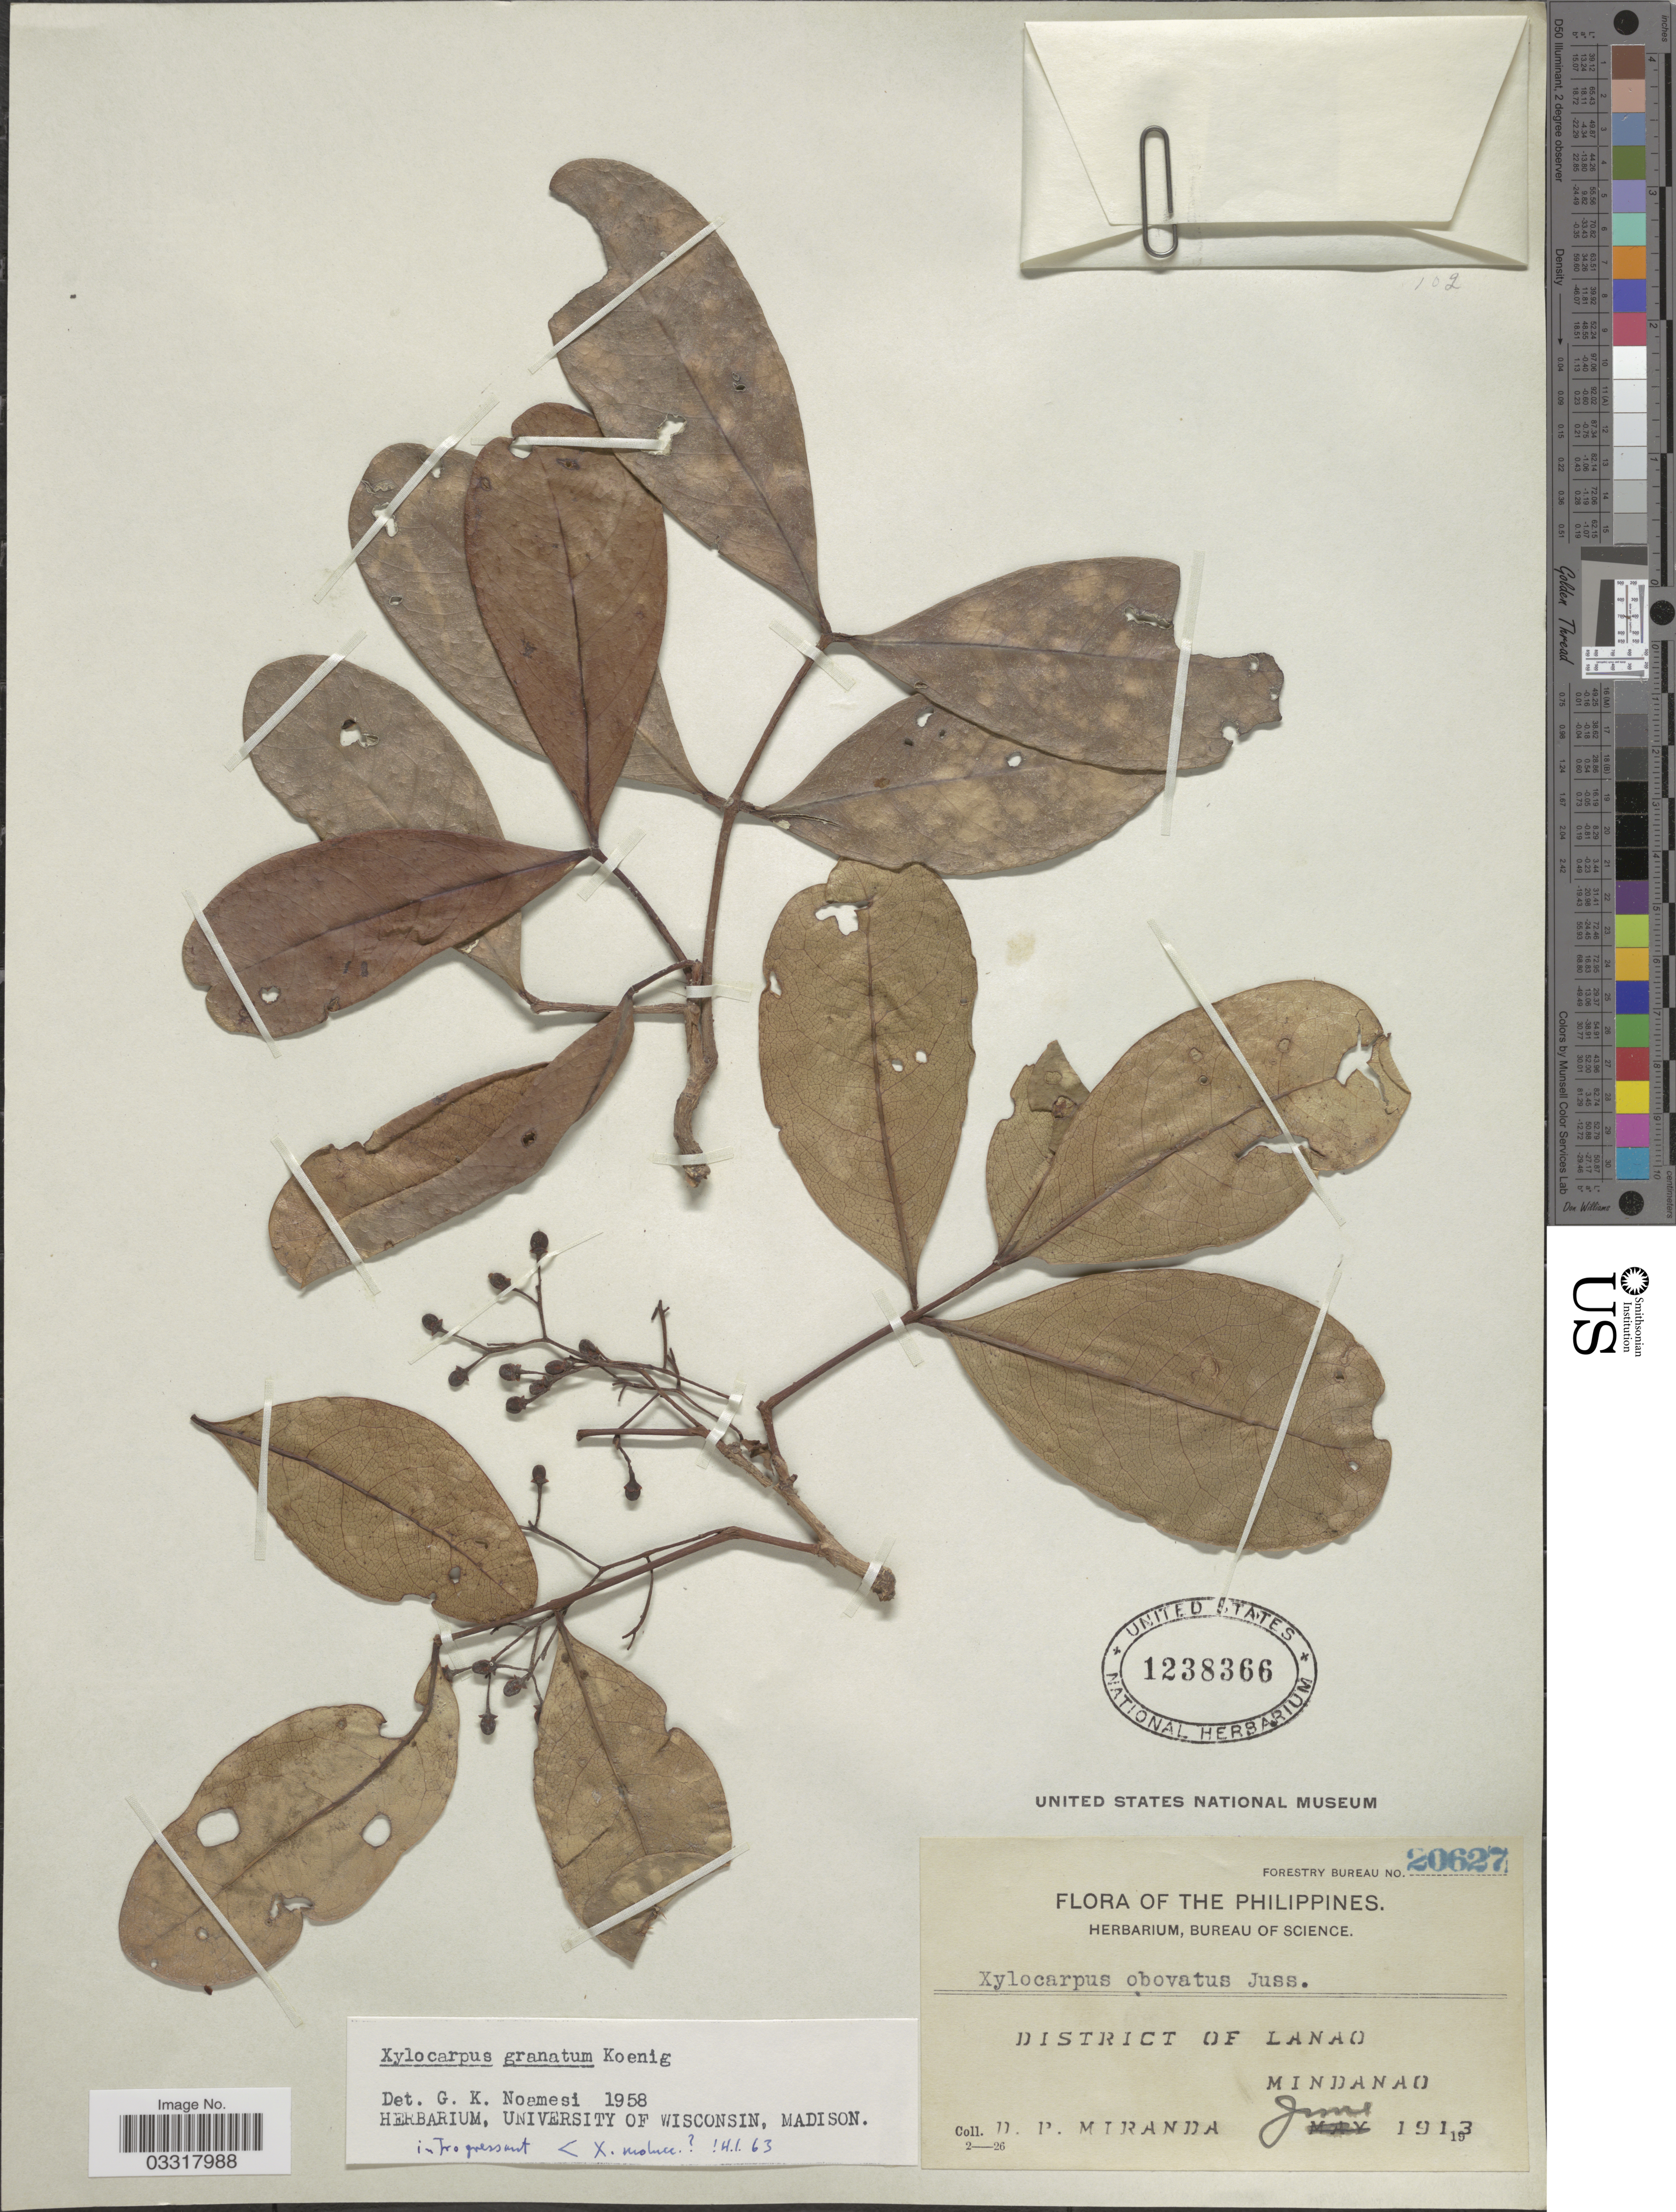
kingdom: Plantae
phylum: Tracheophyta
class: Magnoliopsida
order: Sapindales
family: Meliaceae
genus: Xylocarpus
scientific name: Xylocarpus granatum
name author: J. Koenig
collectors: D. P. Miranda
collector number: Forestry Bureau 20627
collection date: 1913-06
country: Philippines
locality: District of Lanao. Mindanao.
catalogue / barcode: US 1238366